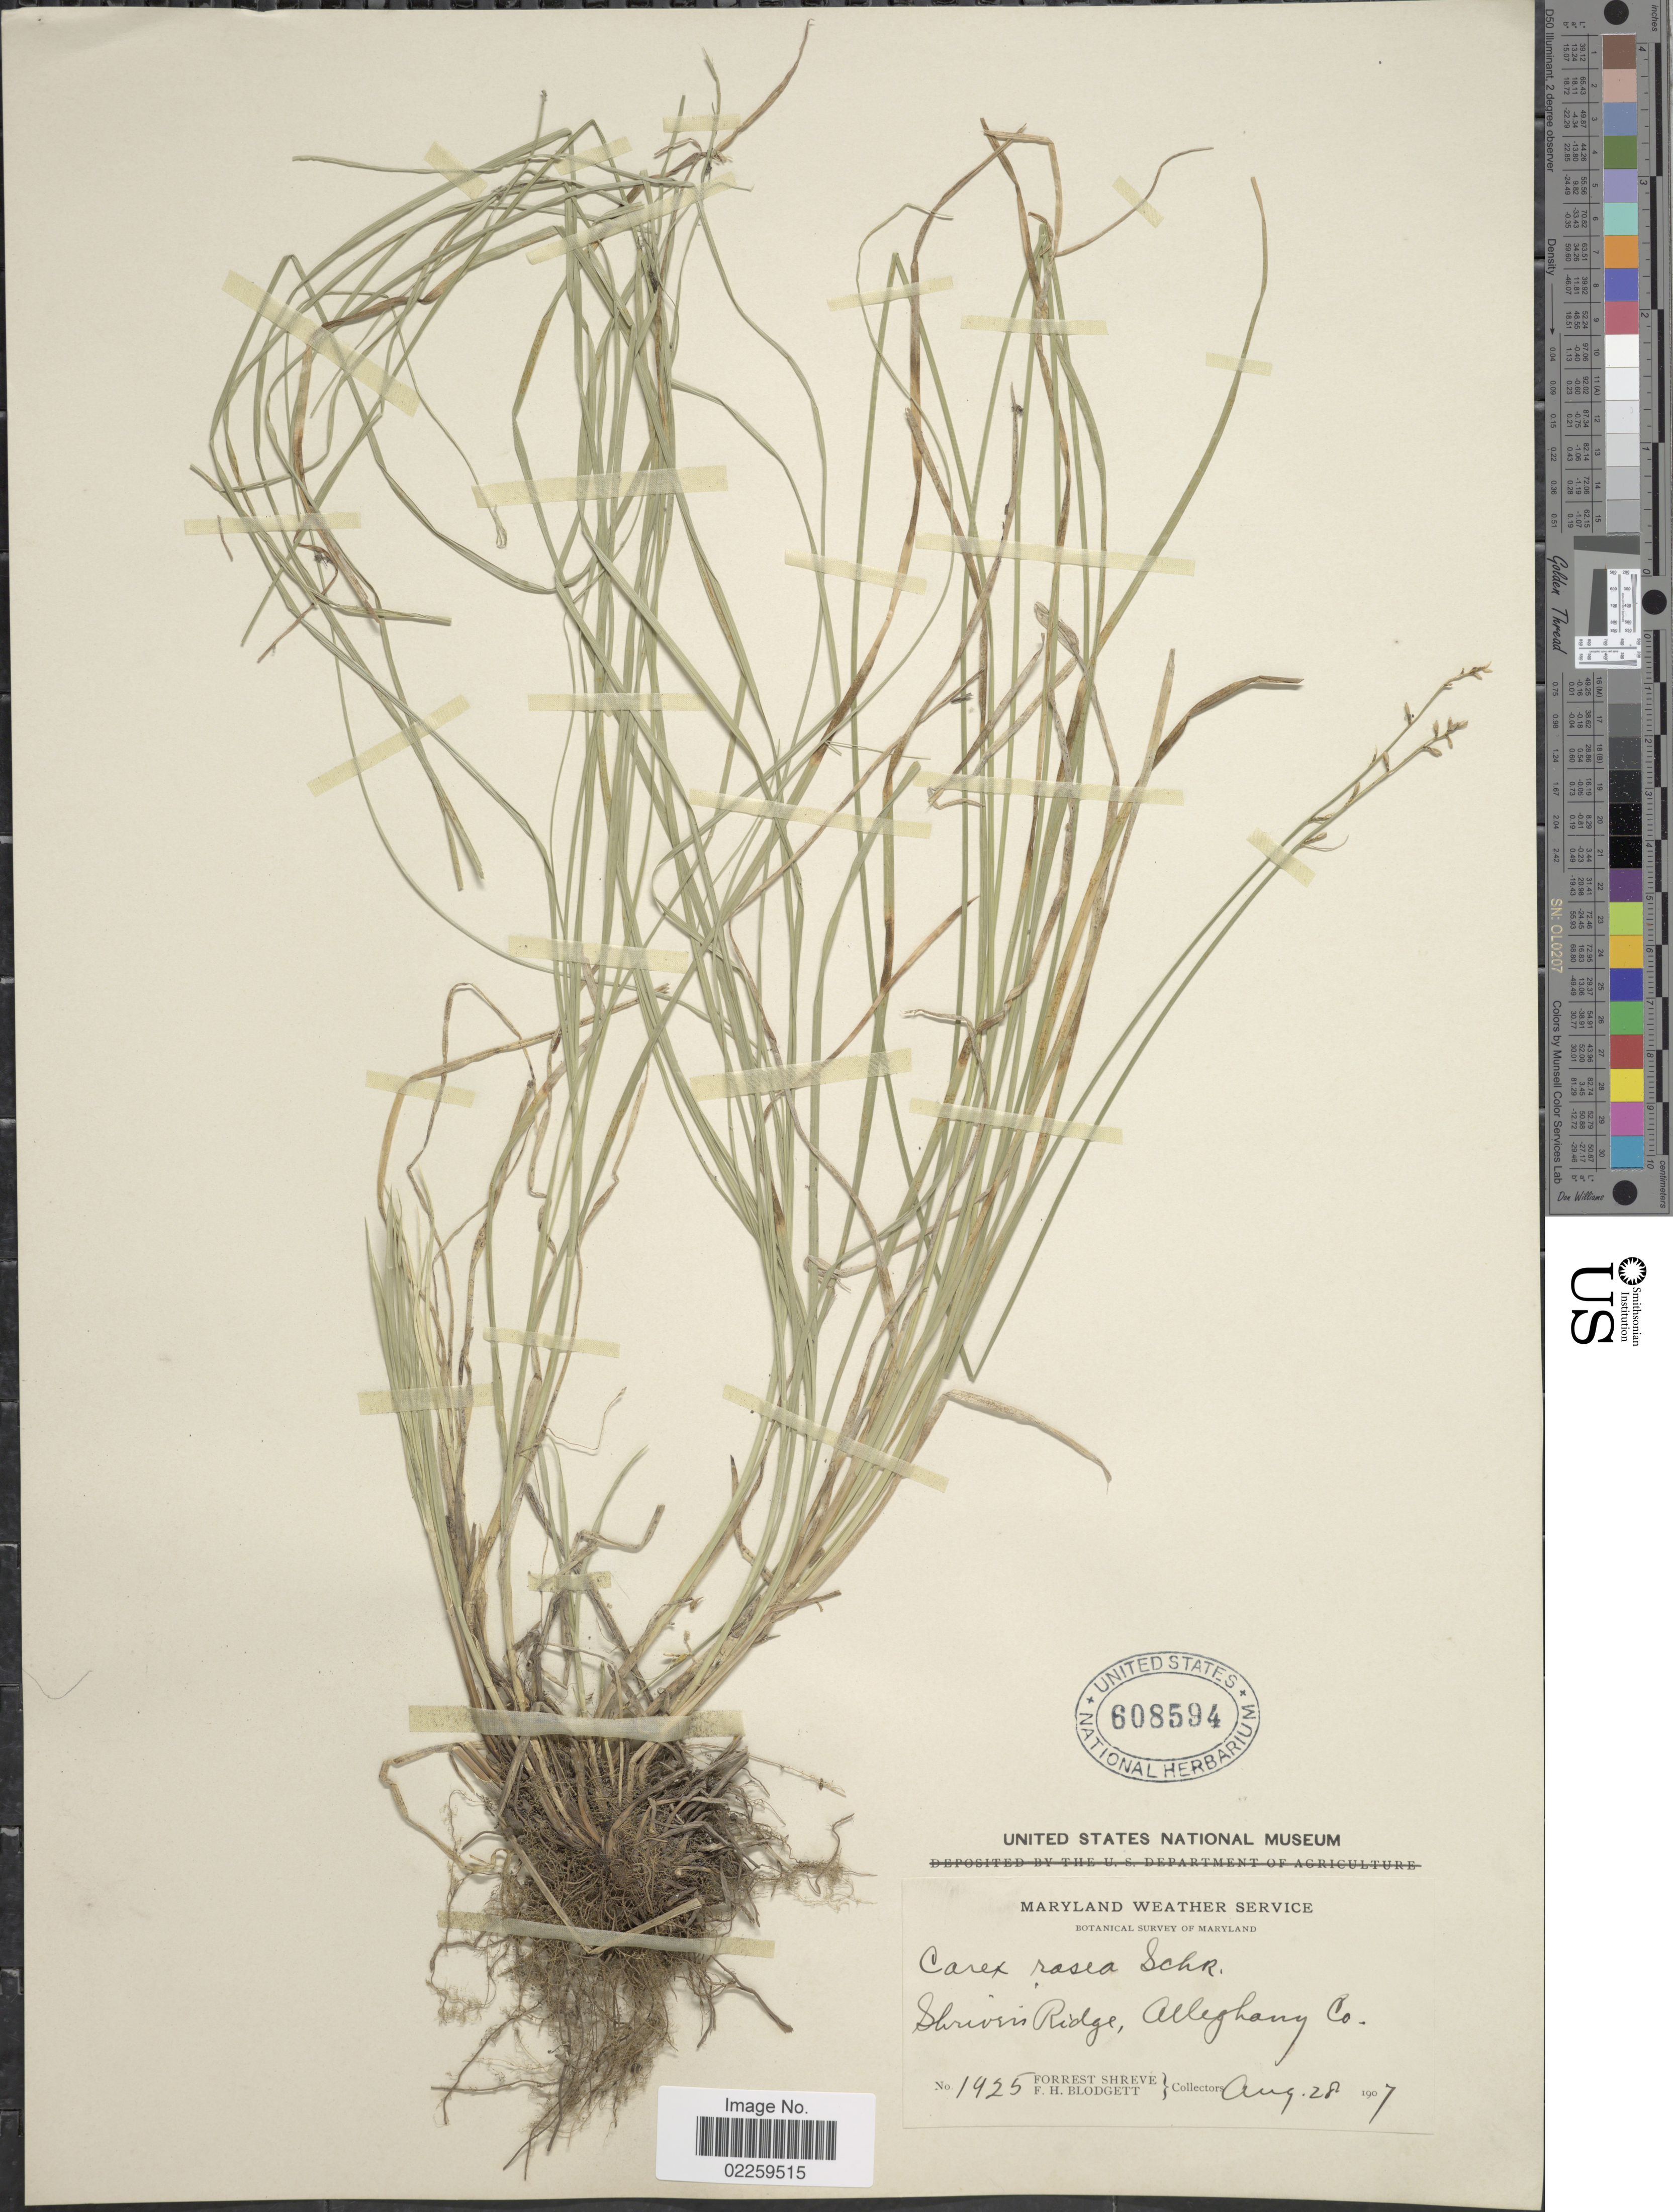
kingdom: Plantae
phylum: Tracheophyta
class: Liliopsida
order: Poales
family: Cyperaceae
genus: Carex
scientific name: Carex rosea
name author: Willd.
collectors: F. Shreve & F. H. Blodgett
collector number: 1925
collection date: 1907-08-28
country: United States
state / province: Maryland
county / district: Allegany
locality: Maryland Weather Service. Shrivers Ridge, Alleghany Co.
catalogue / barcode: US 608594